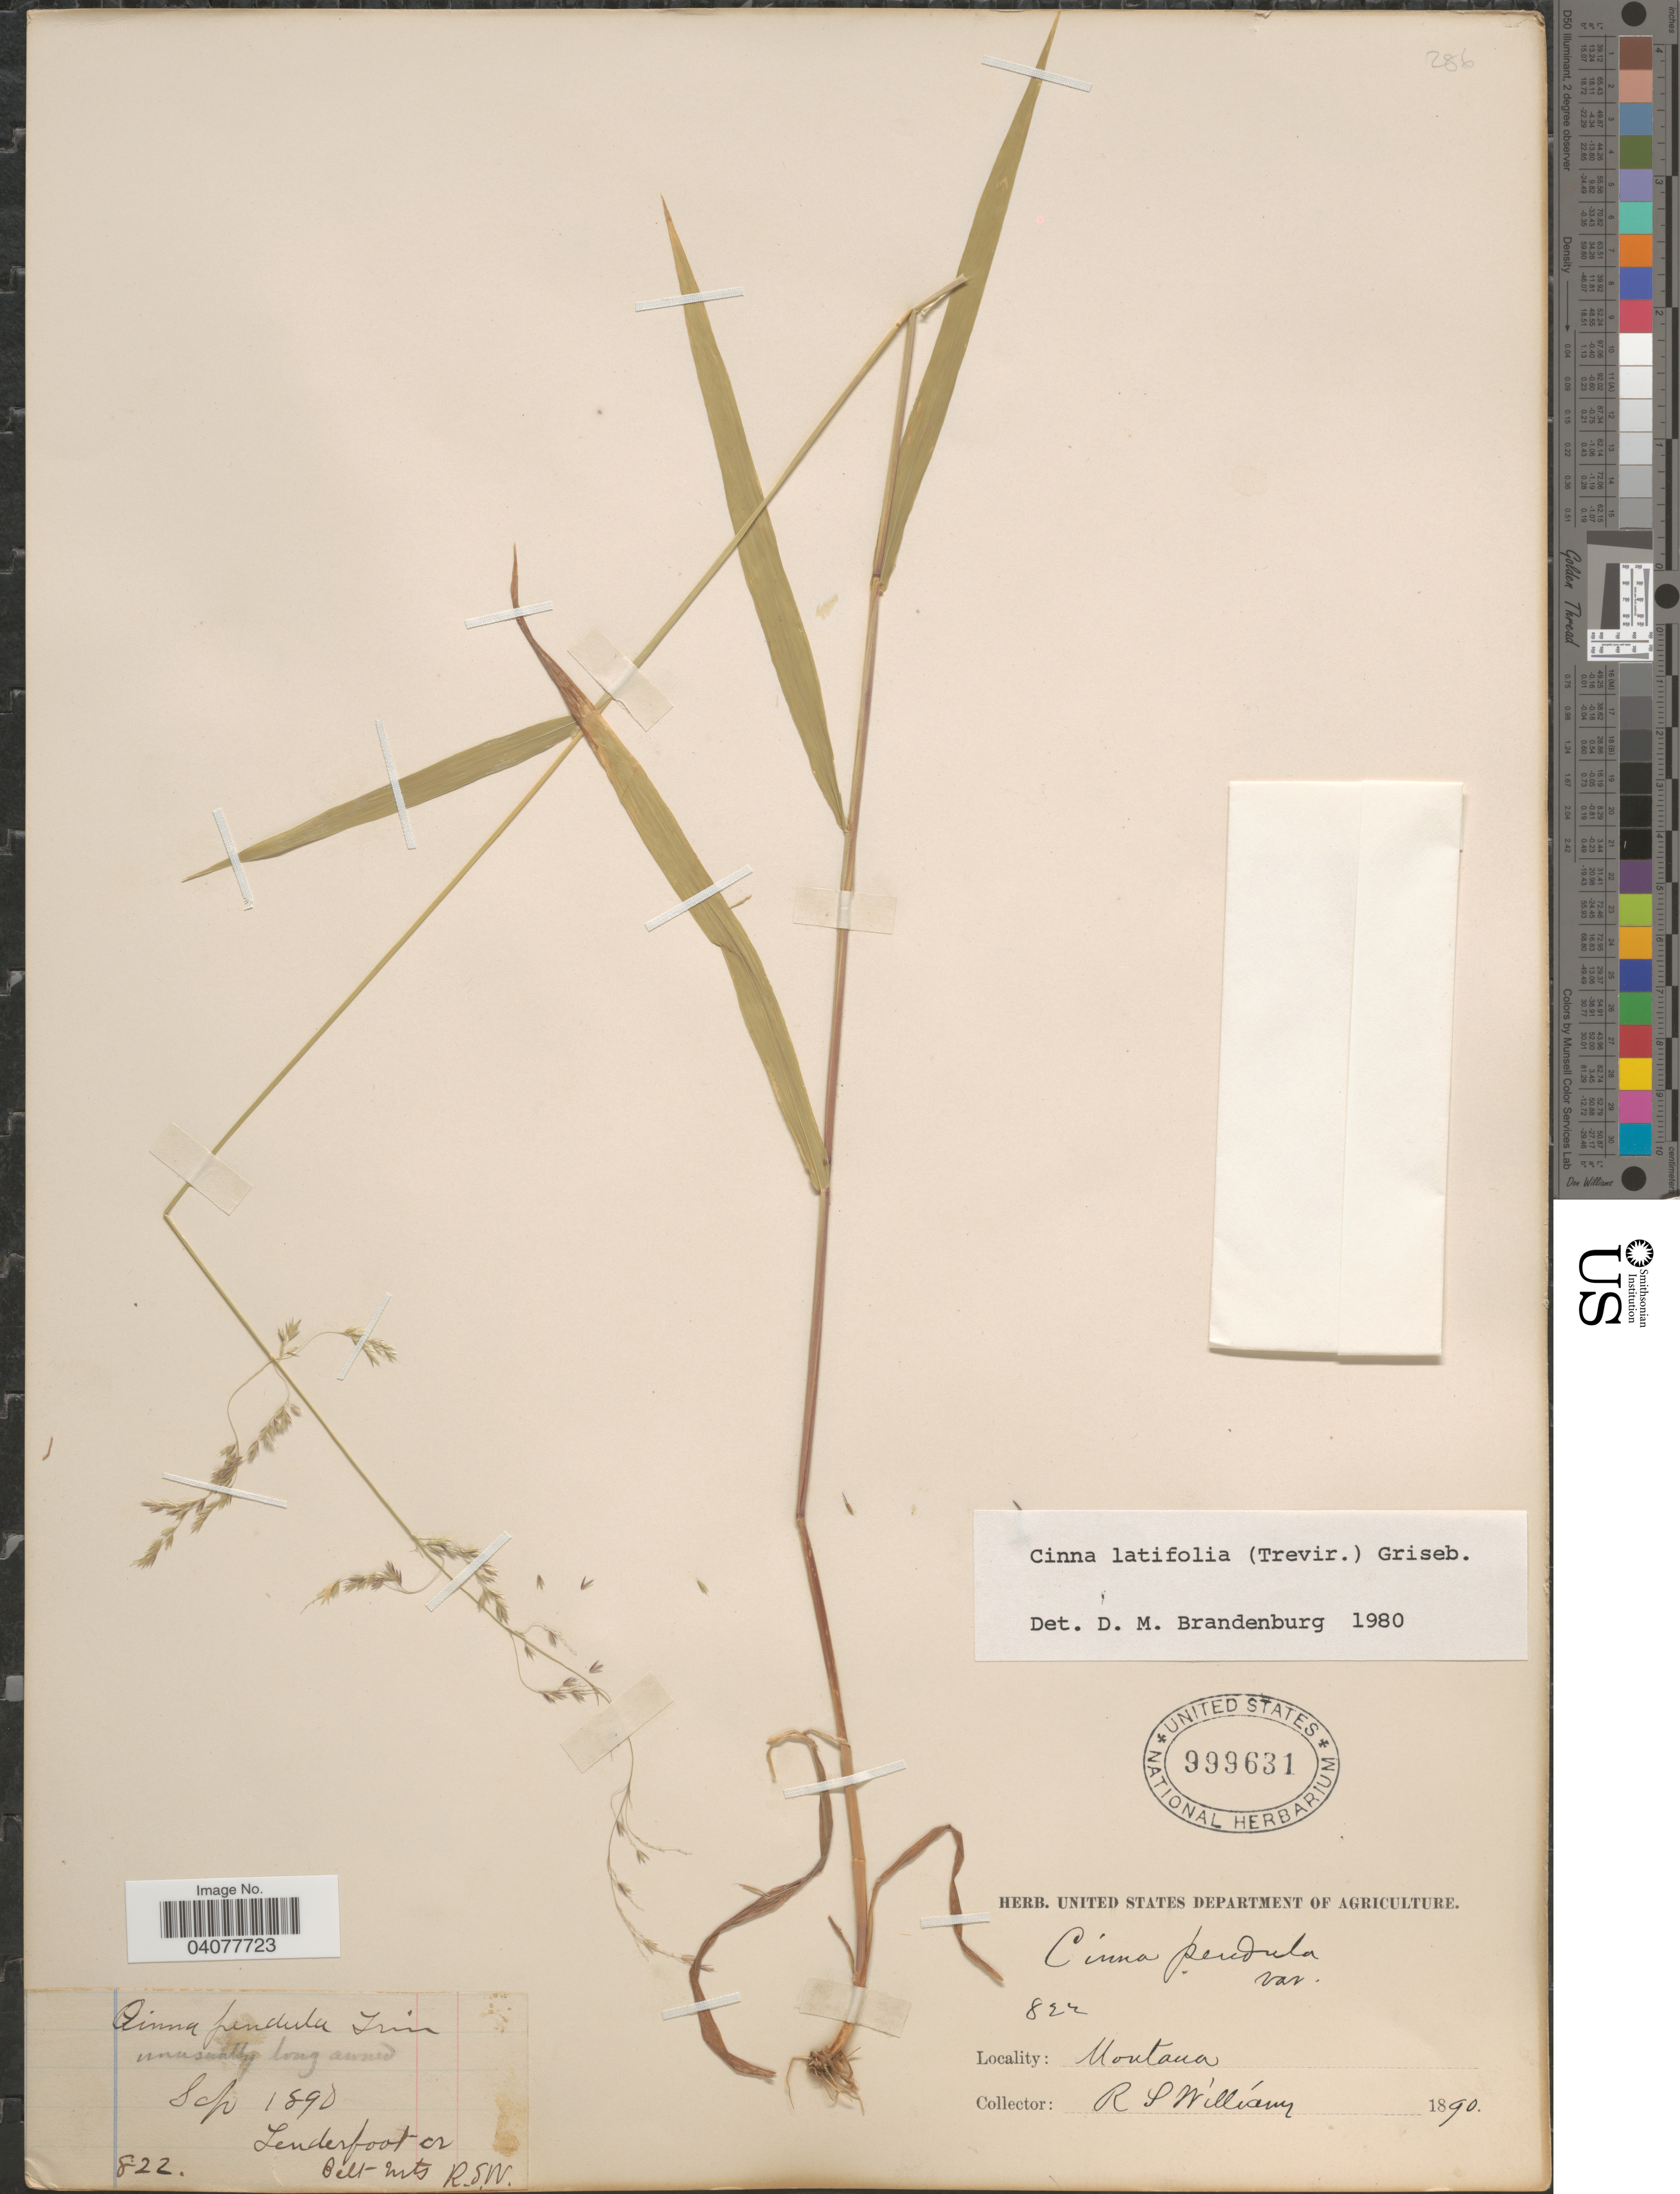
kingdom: Plantae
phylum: Tracheophyta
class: Liliopsida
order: Poales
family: Poaceae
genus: Cinna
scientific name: Cinna latifolia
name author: (Trevir. ex Goeppert) Griseb.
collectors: R. S. Williams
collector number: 822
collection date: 1890-09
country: United States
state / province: Montana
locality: Lenderfoot or Belt Mts.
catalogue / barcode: US 999631